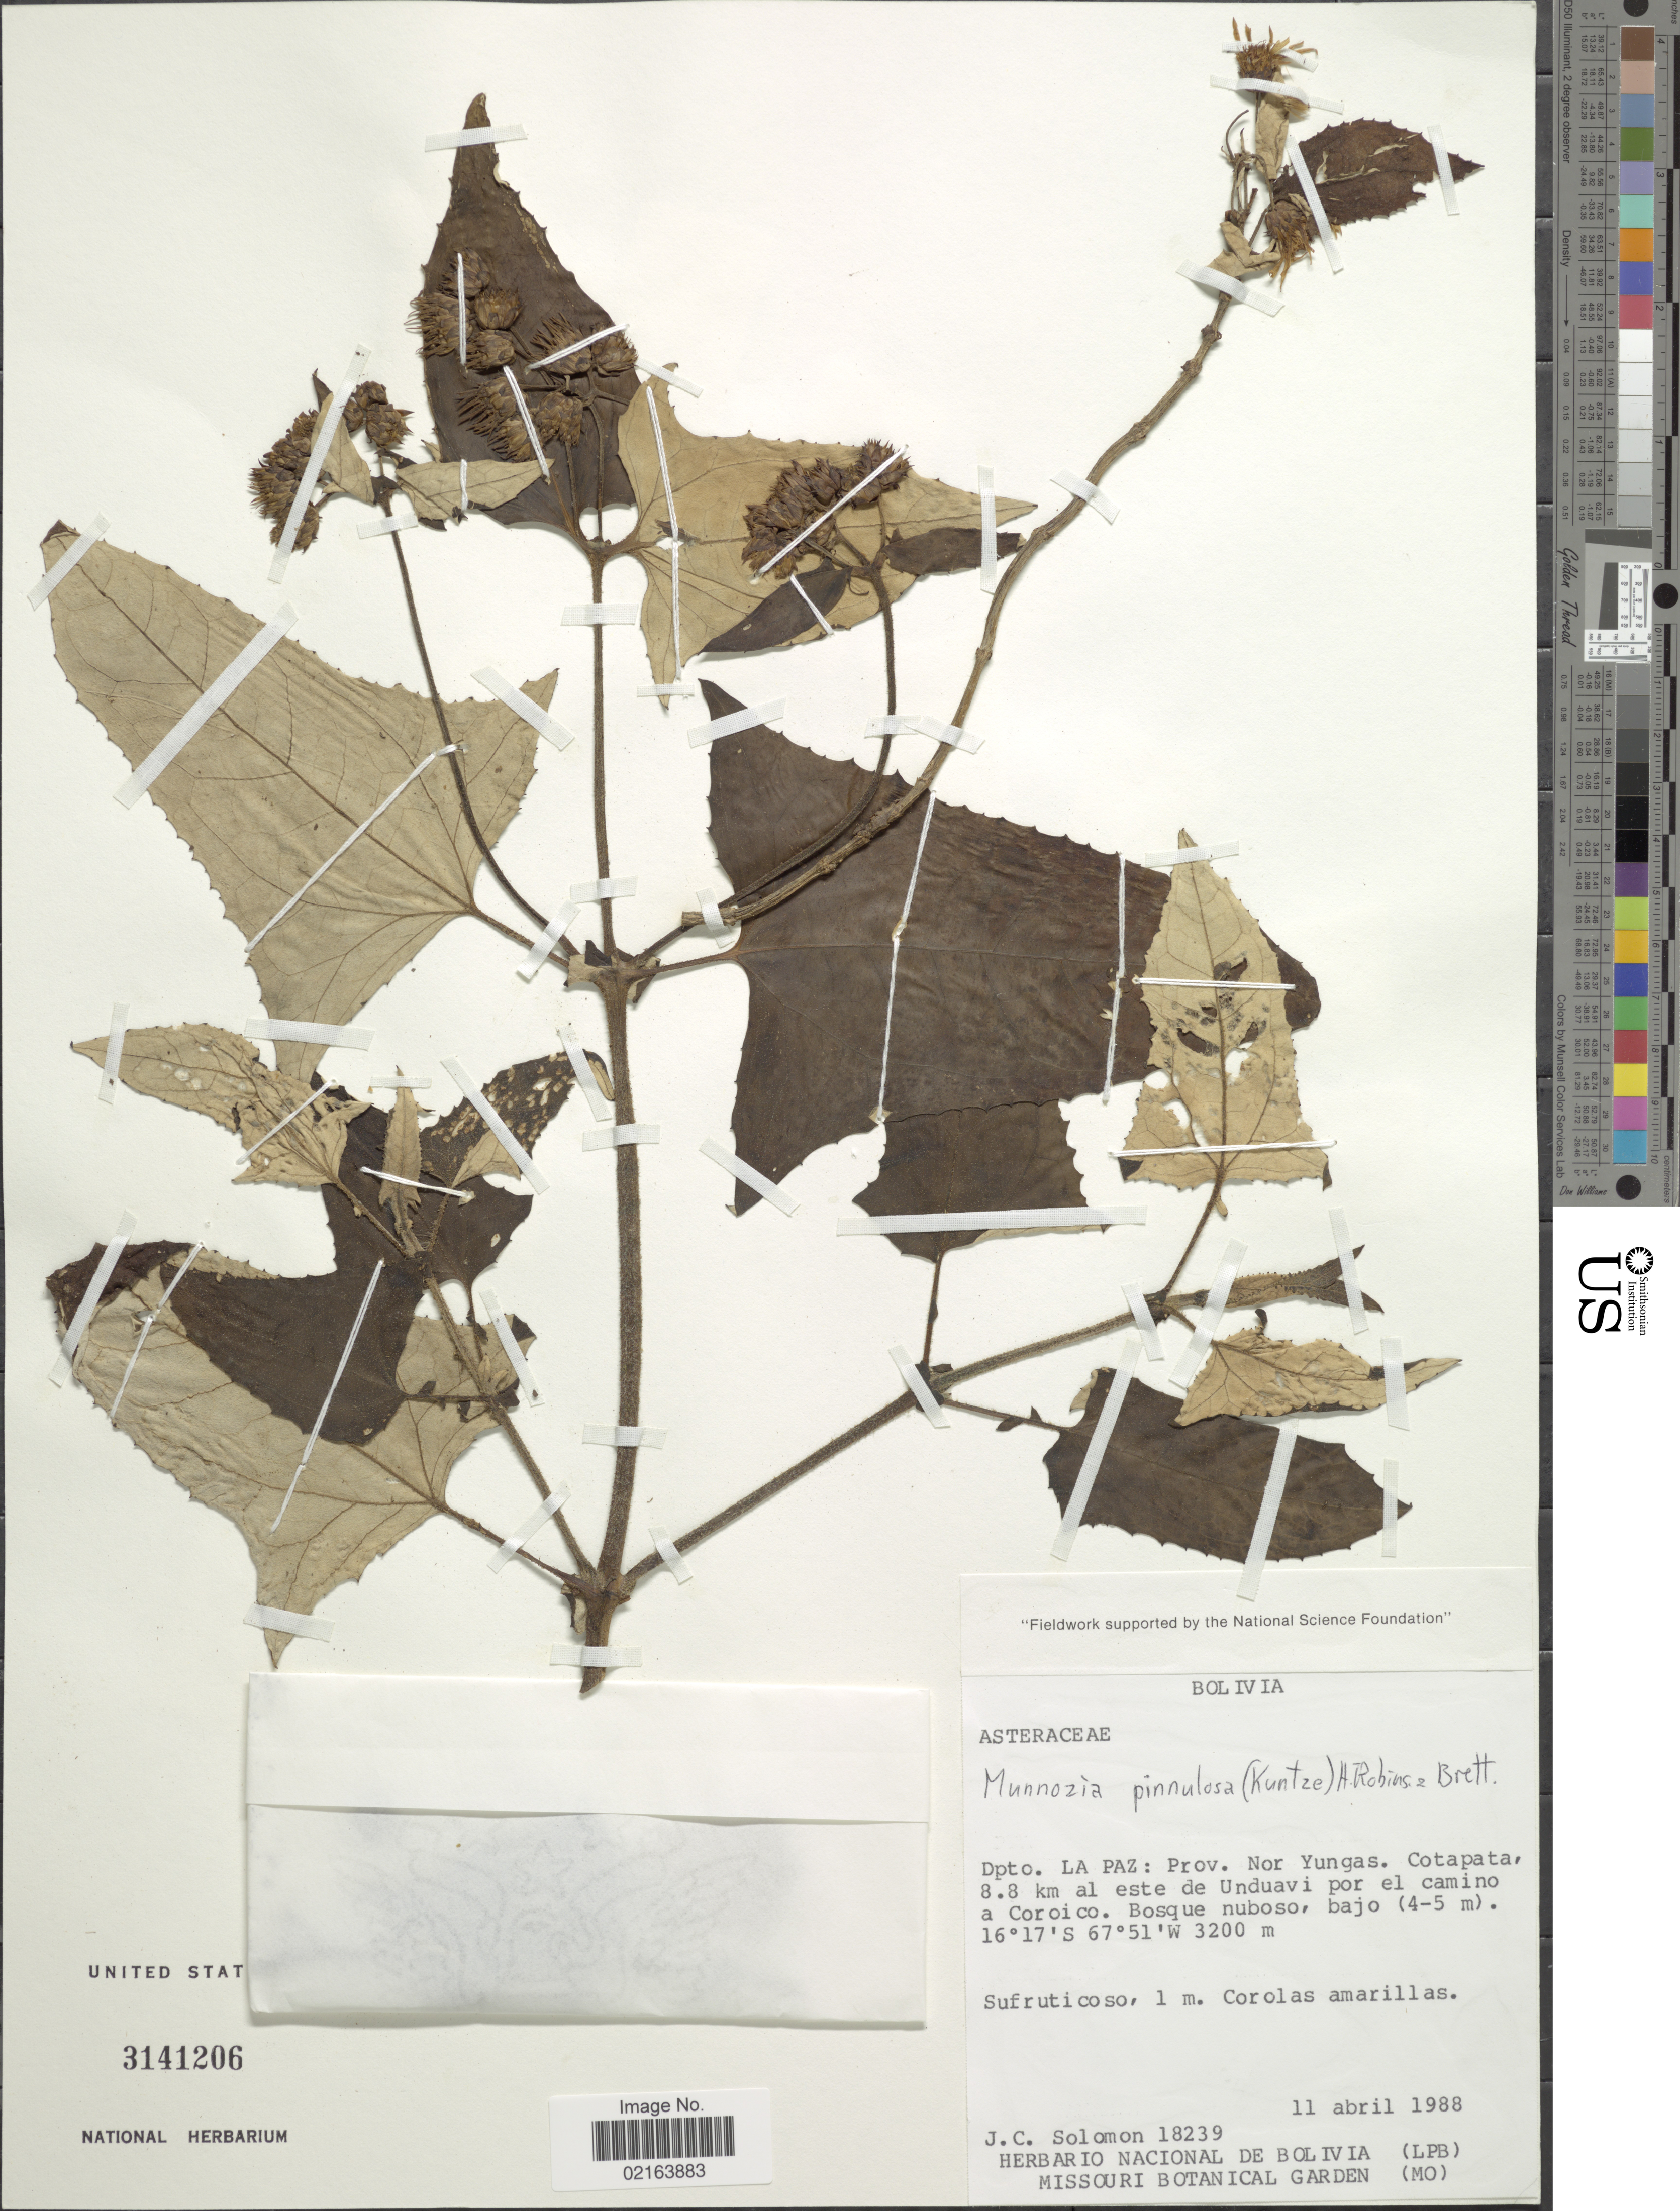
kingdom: Plantae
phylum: Tracheophyta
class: Magnoliopsida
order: Asterales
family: Asteraceae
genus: Munnozia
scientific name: Munnozia pinnulosa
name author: (Kuntze) H. Rob. & Brettell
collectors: J. C. Solomon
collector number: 18239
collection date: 1988-04-11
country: Bolivia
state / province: La Paz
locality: Dpto. La Paz: Prov. Nor Yungas, Cotapata, 8.8 km al este de Unduavi por el camino a Coroico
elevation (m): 3200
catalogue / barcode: US 3141206